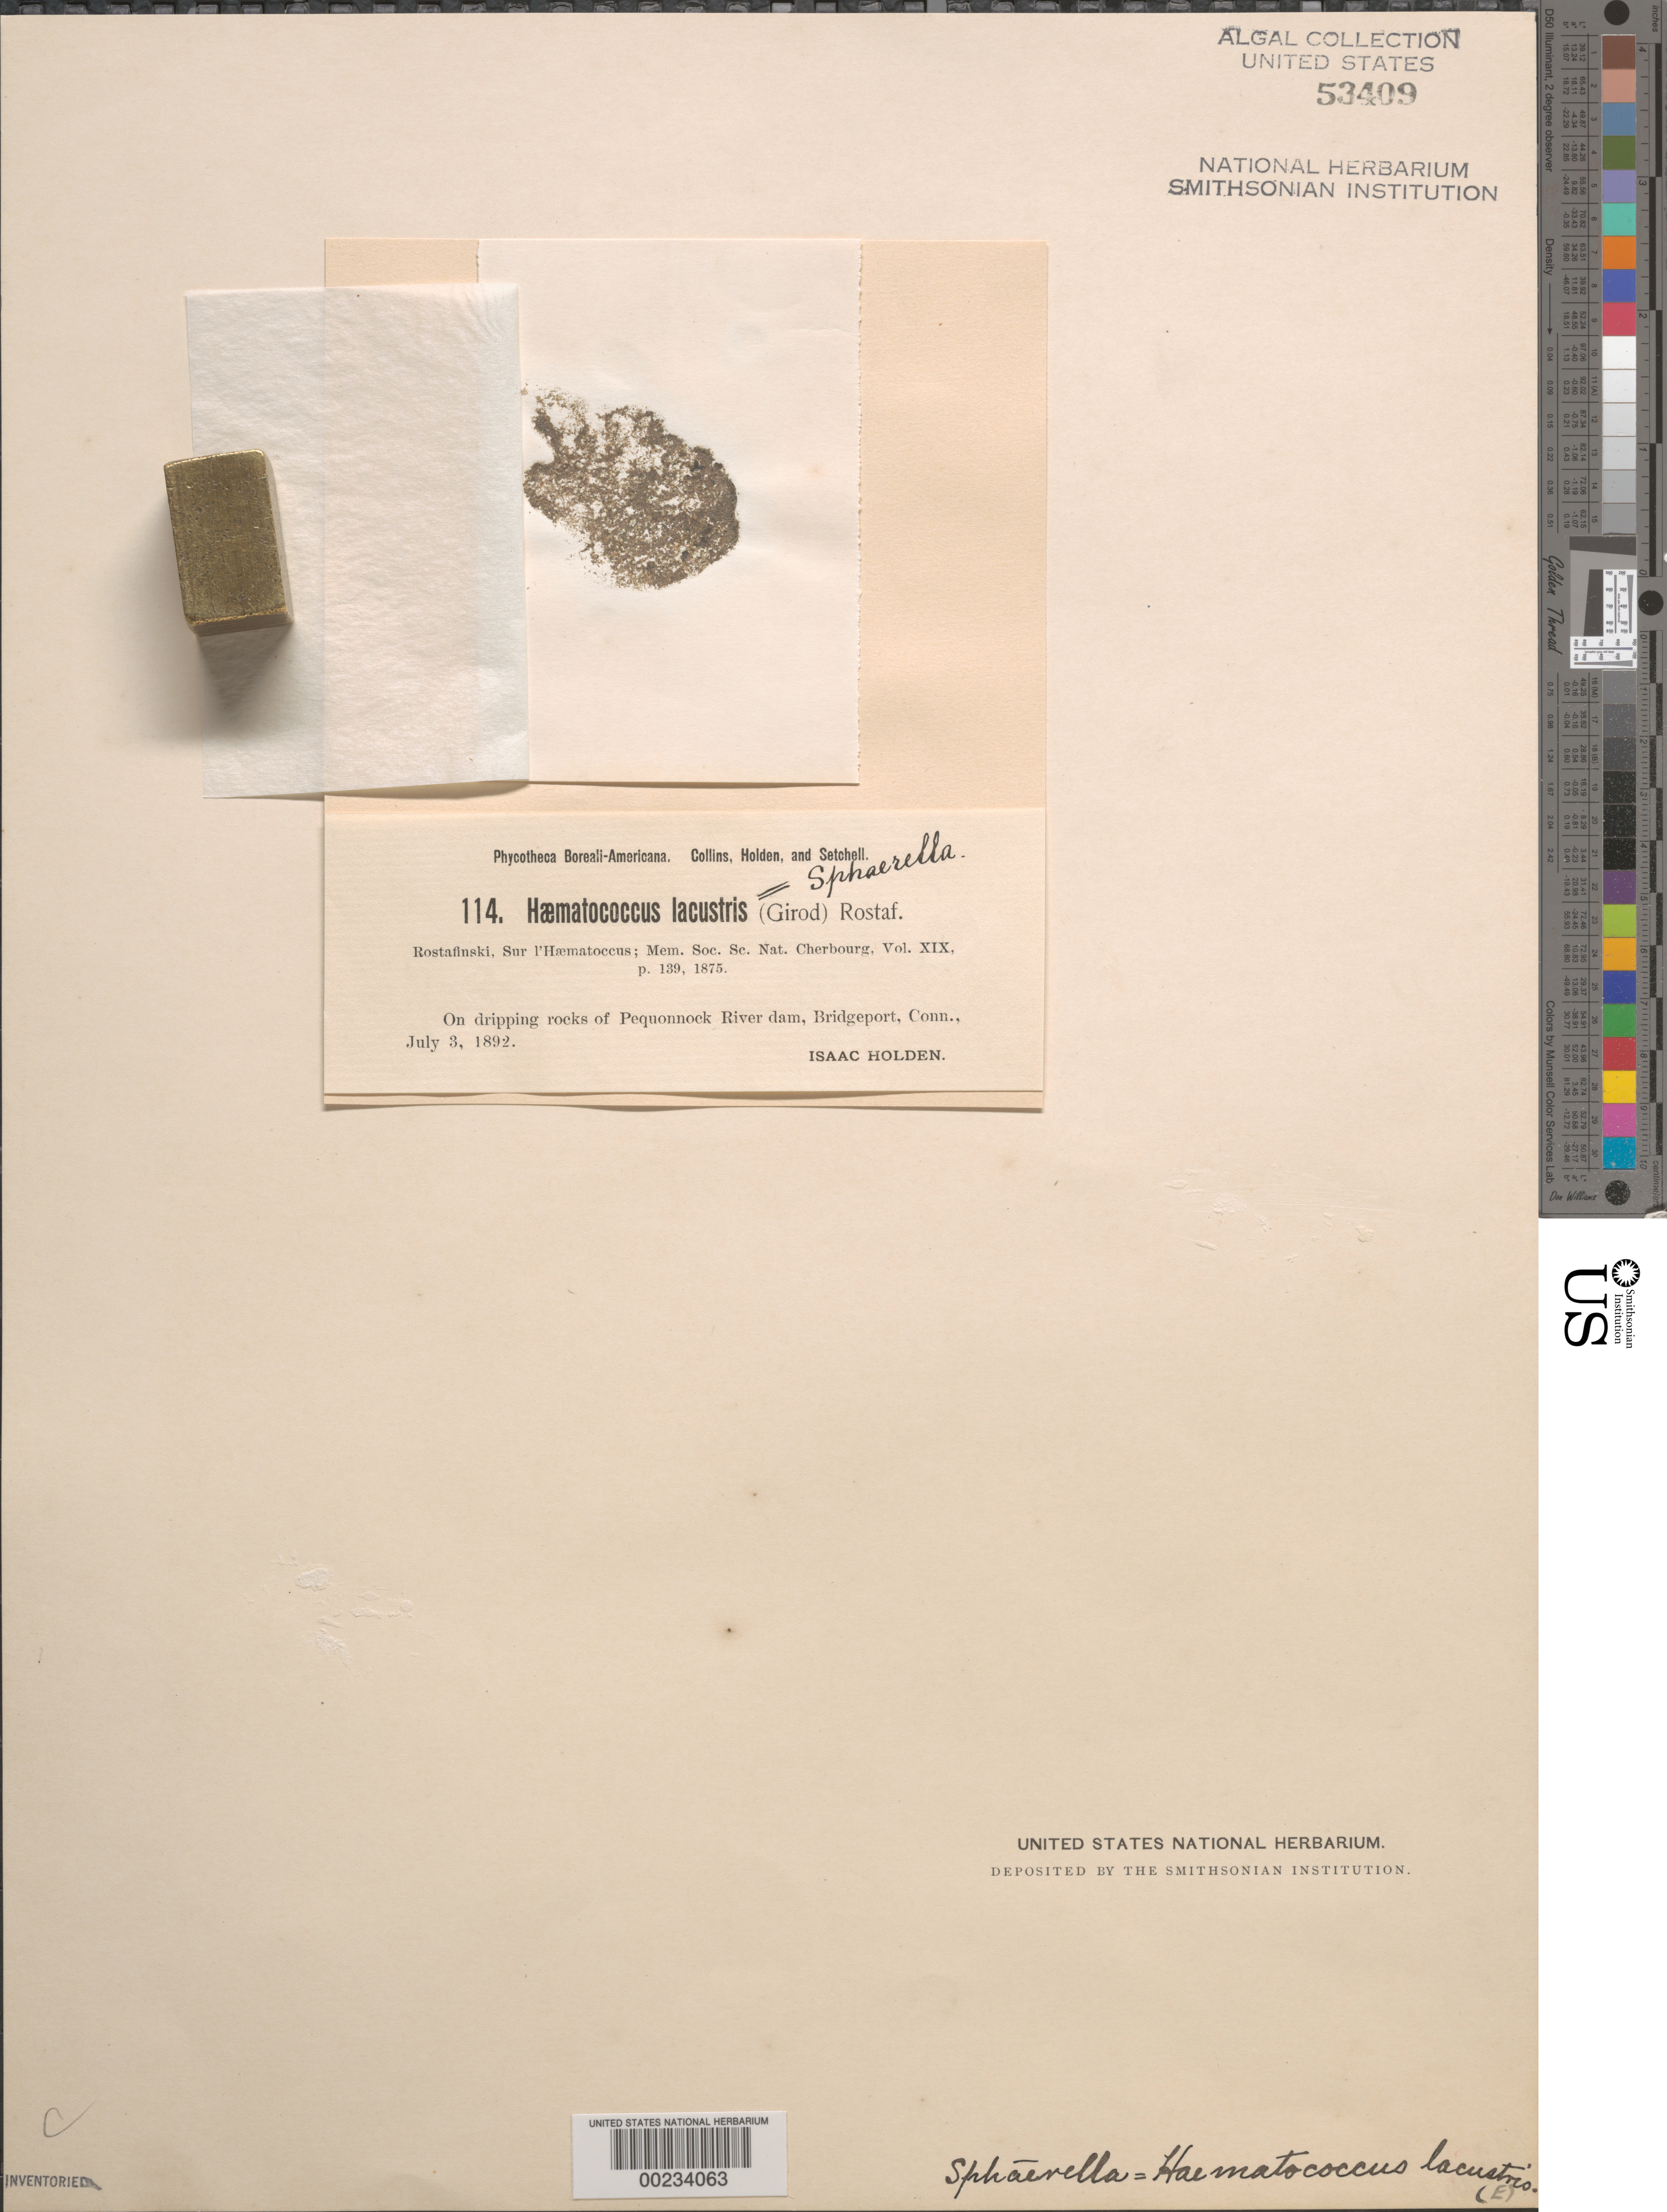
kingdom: Plantae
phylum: Chlorophyta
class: Chlorophyceae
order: Volvocales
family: Haematococcaceae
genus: Haematococcus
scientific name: Haematococcus lacustris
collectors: I. Holden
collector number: PB-A 114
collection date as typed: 03 Jul 1892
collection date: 1892-07-03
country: United States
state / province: Connecticut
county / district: Fairfield County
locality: Bridgeport, Pequonnock River dam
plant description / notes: Collins, Holden & Setchell, Phycotheca Boreali-Americana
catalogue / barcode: US 53409